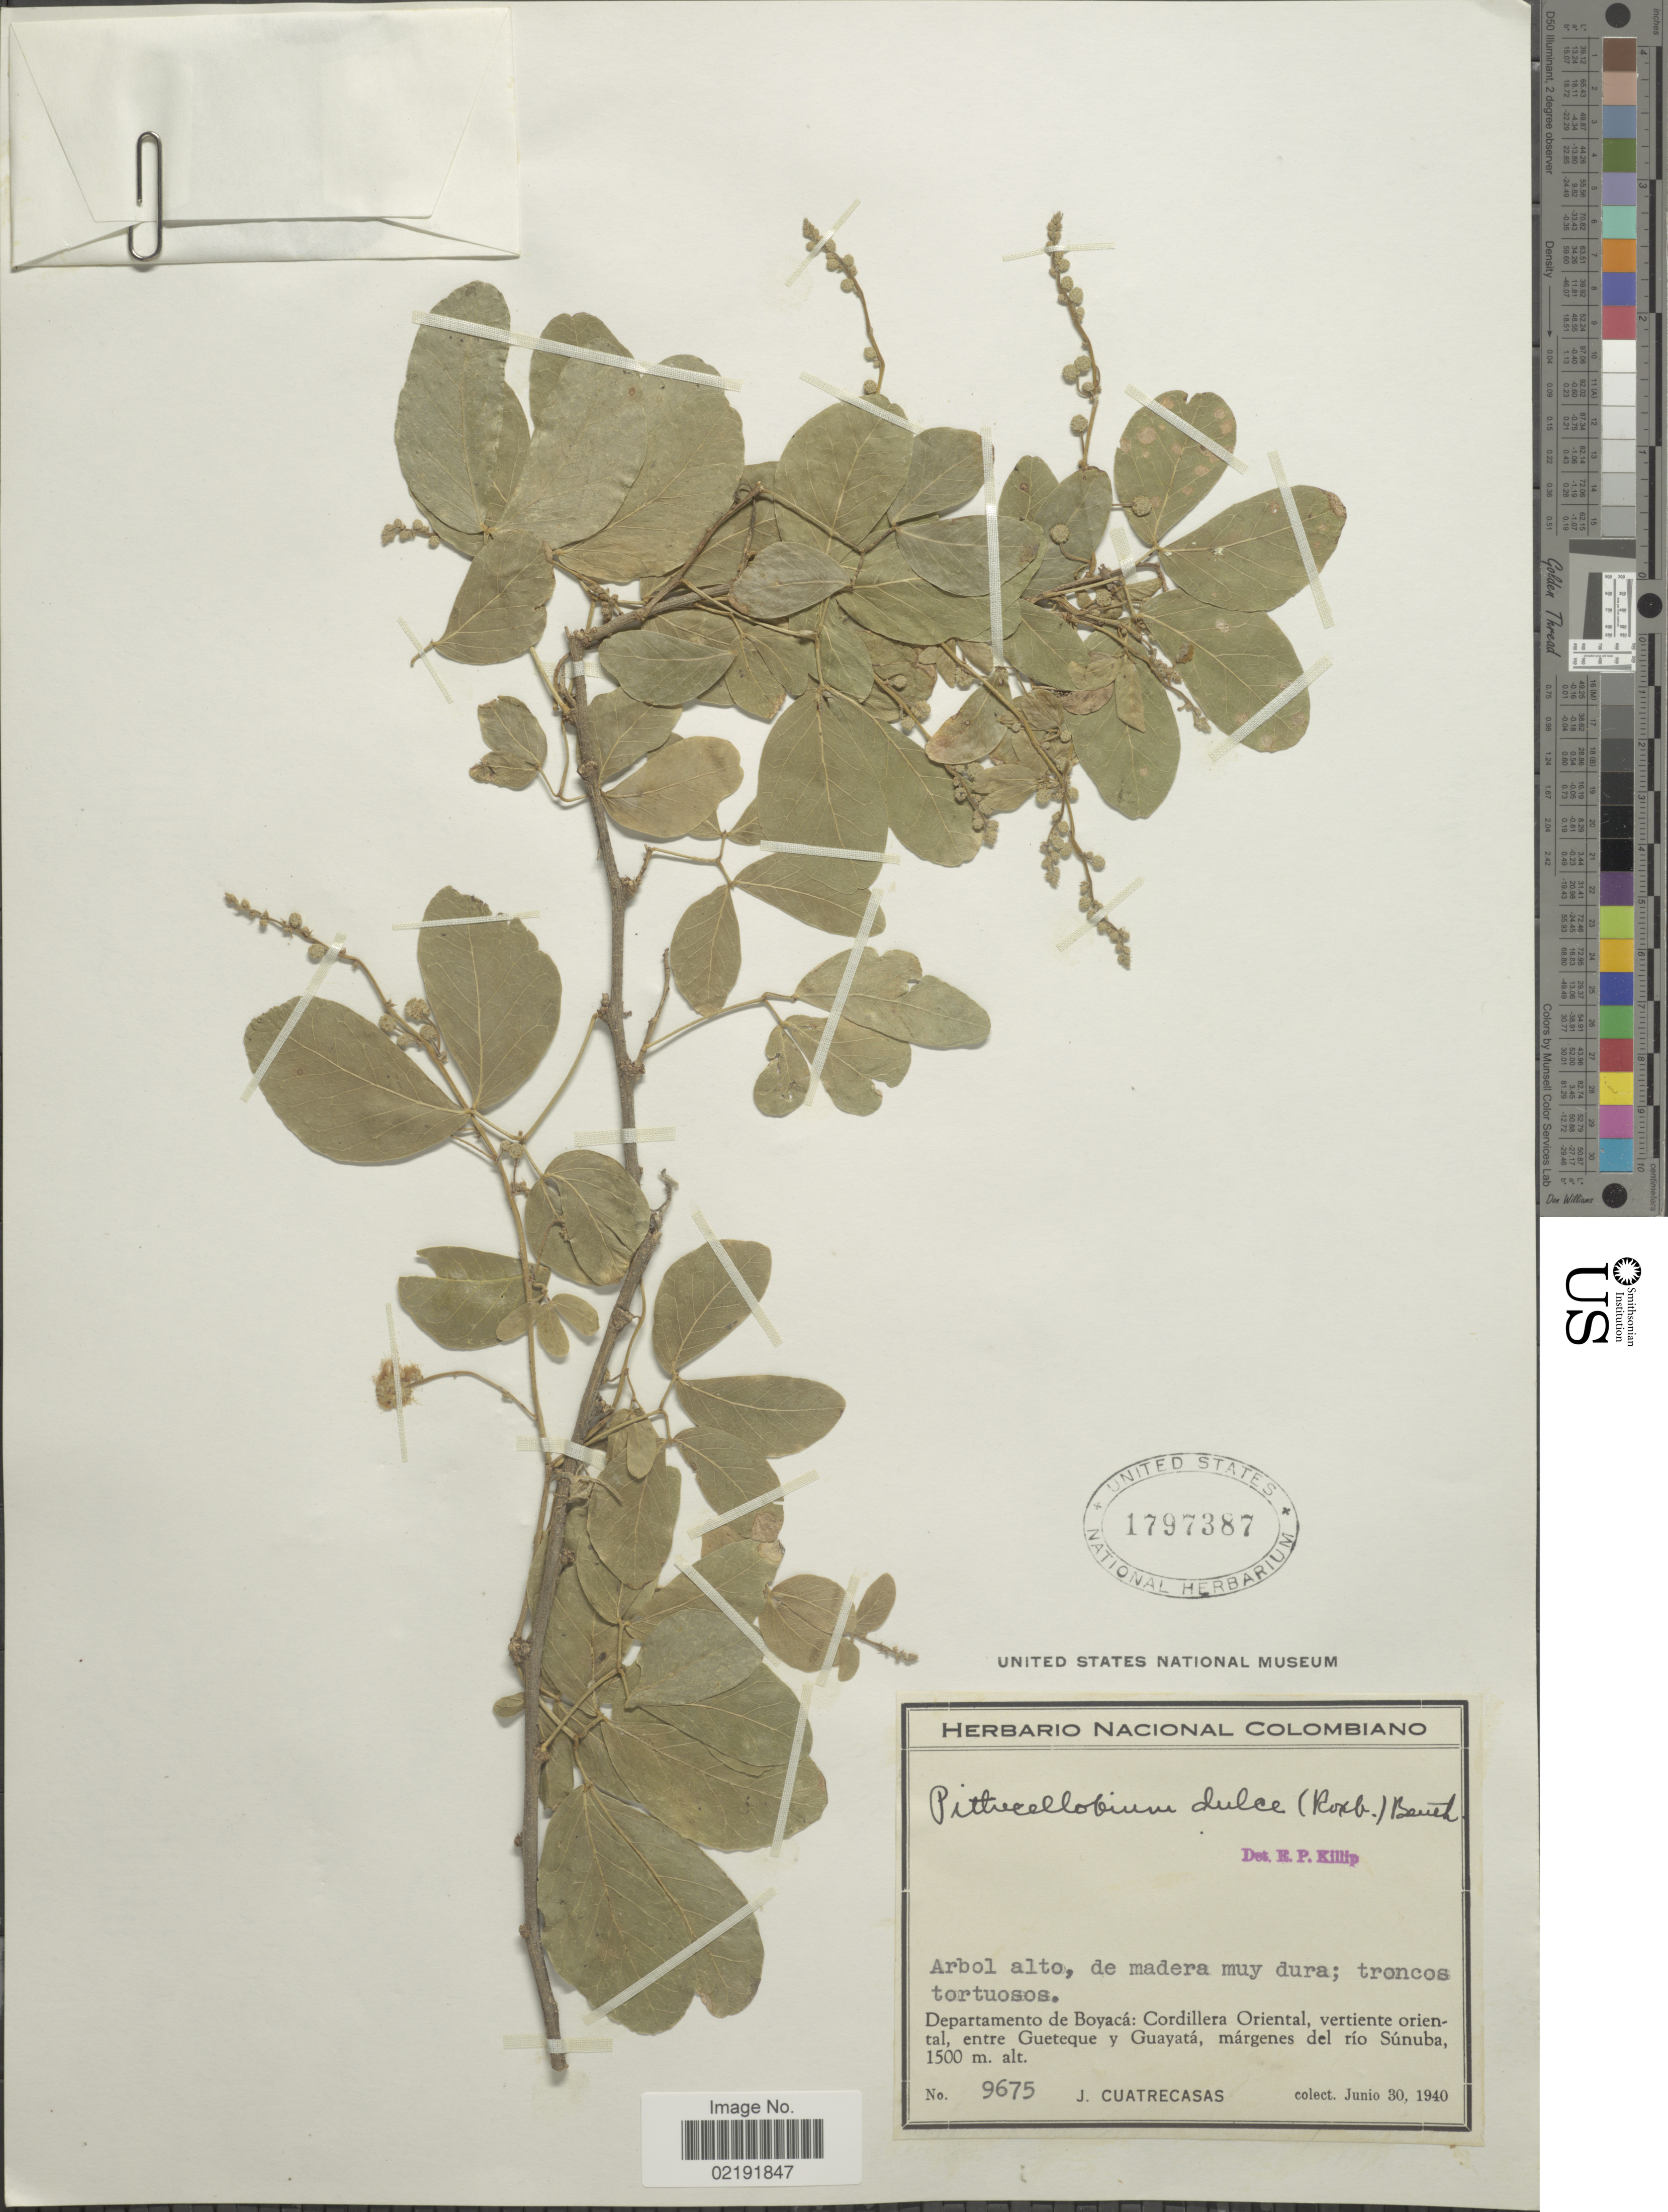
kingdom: Plantae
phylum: Tracheophyta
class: Magnoliopsida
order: Fabales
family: Fabaceae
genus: Pithecellobium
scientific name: Pithecellobium dulce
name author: (Roxb.) Benth.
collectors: J. Cuatrecasas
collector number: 9675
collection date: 1940-06-30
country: Colombia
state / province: Boyacá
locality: Departamento de Boyacá: Cordillera Oriental, vertiente orienrtal, entre Gueteque y Guayatá, márgens del río Súnuba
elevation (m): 1500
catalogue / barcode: US 1797387